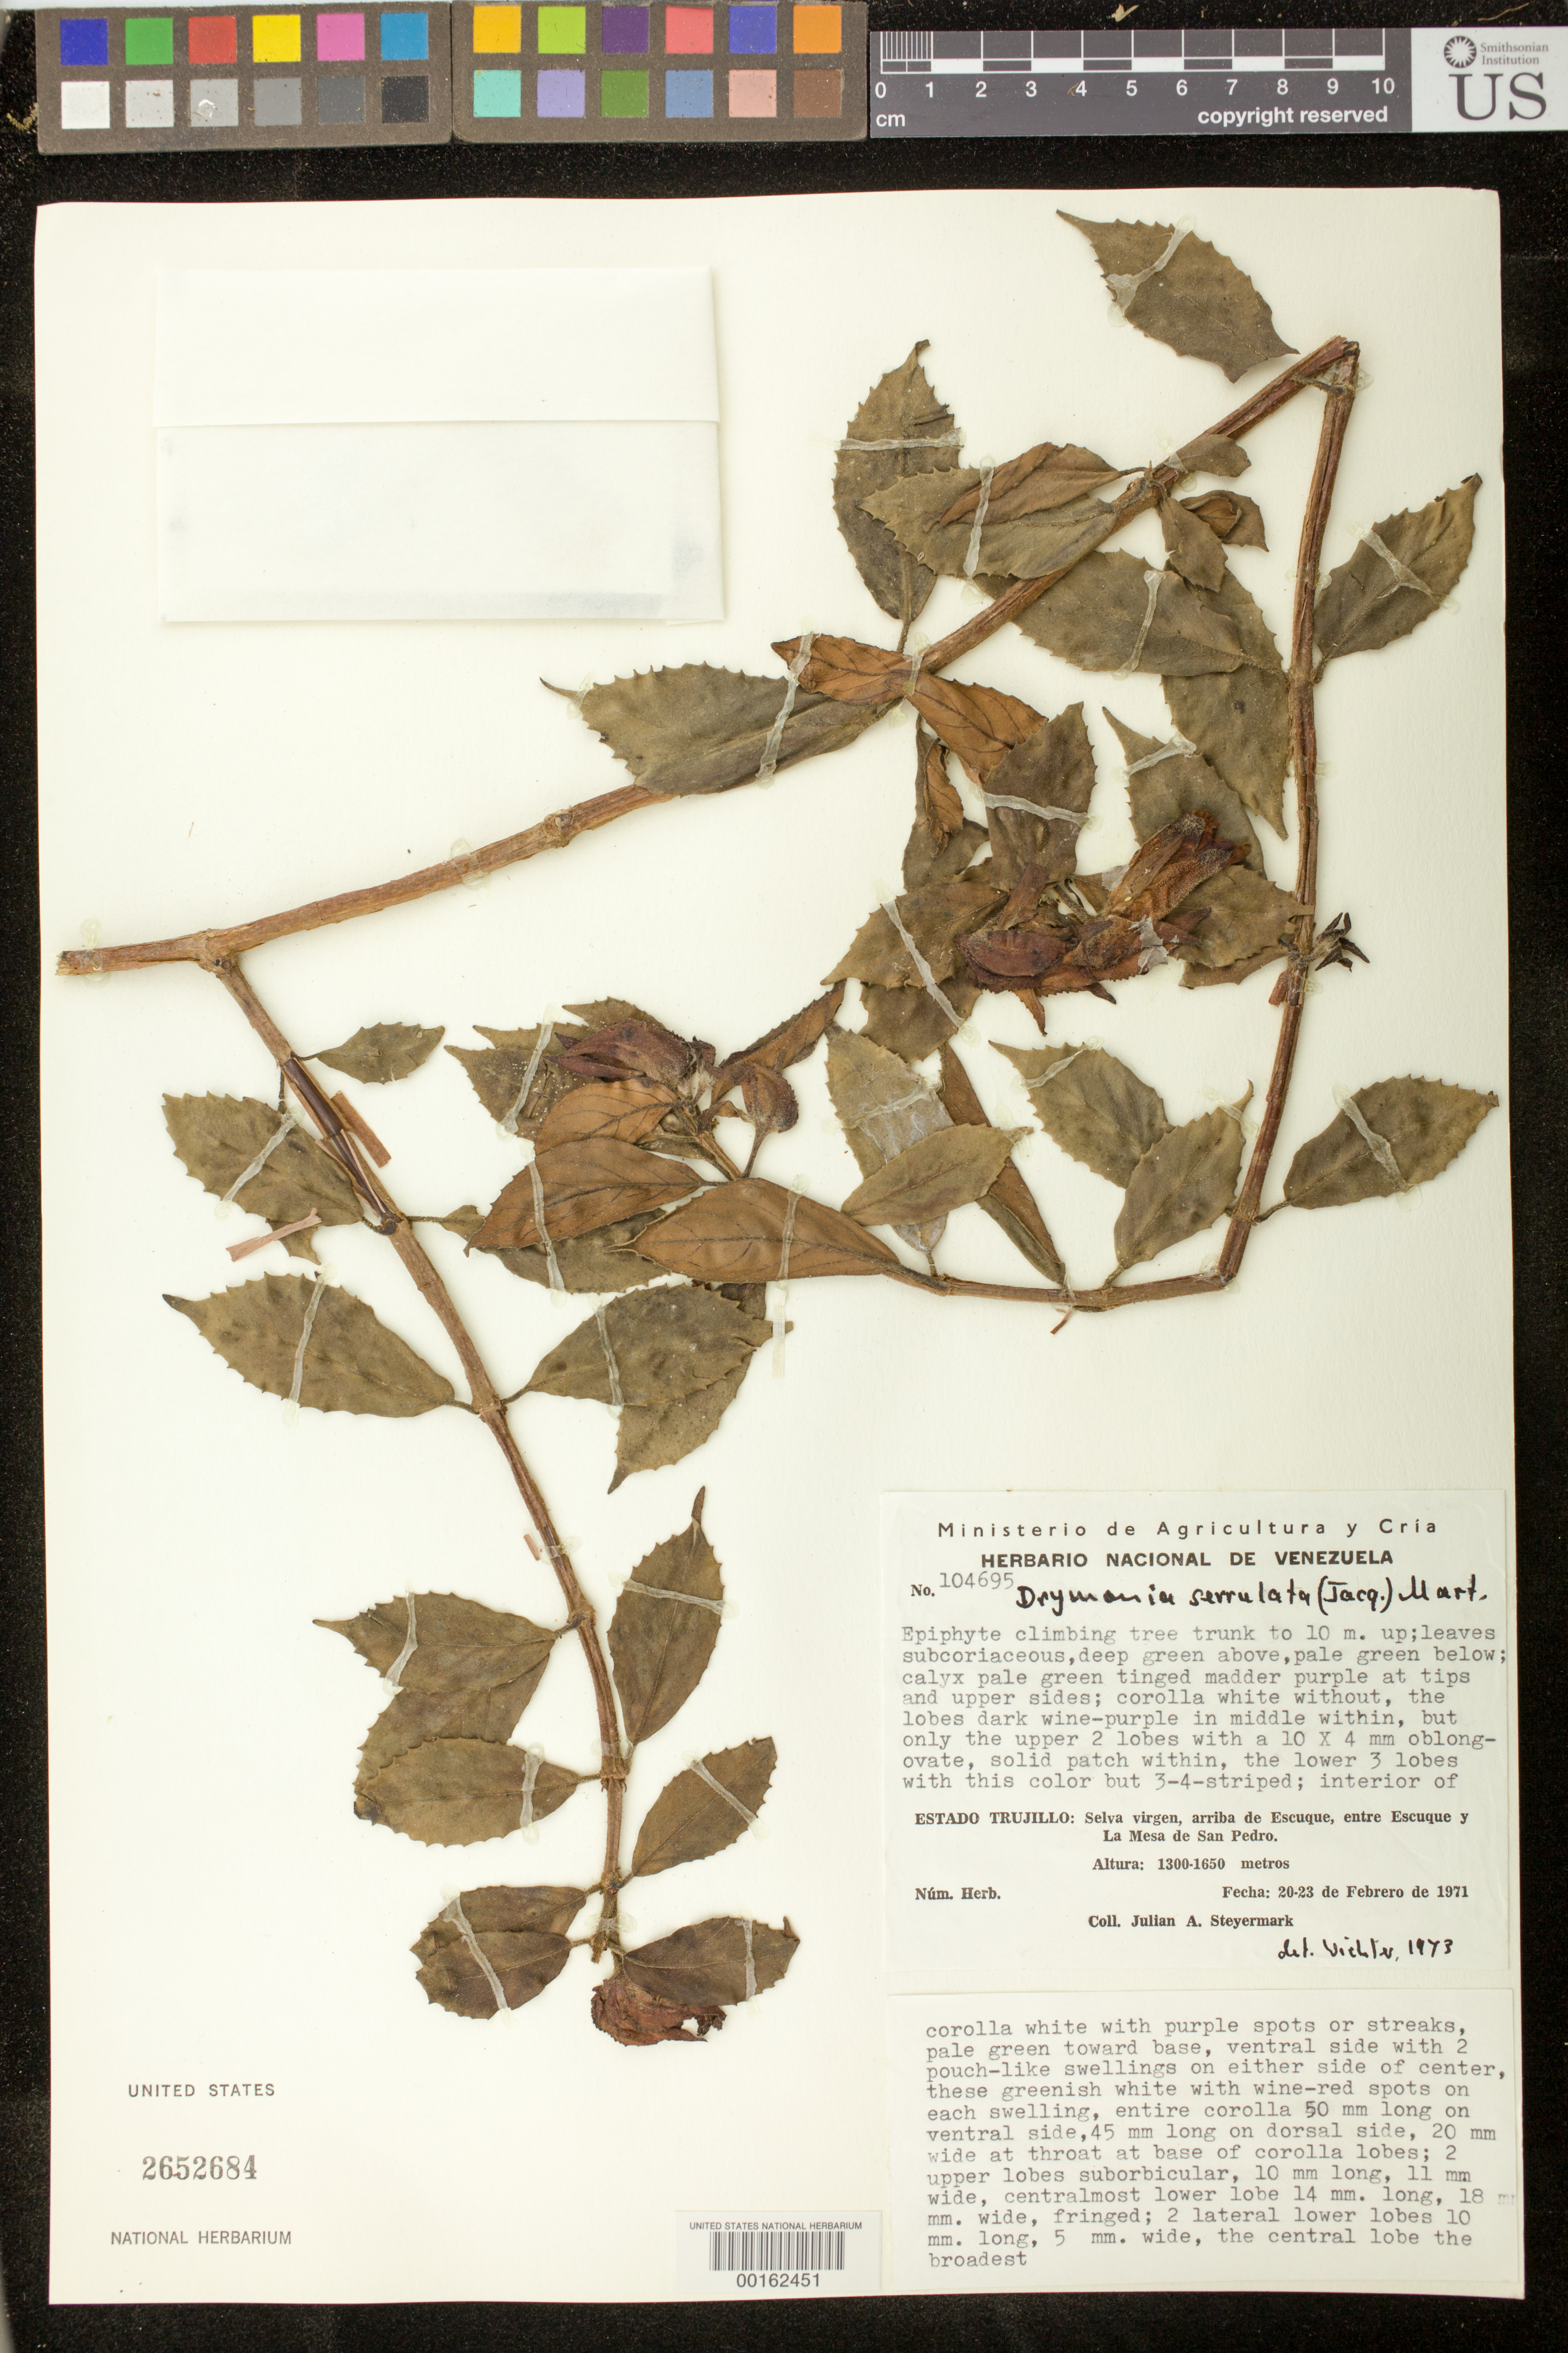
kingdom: Plantae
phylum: Tracheophyta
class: Magnoliopsida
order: Lamiales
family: Gesneriaceae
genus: Drymonia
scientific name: Drymonia serrulata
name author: (Jacq.) Mart.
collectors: J. Steyermark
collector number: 104695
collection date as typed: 20-23 Feb 1971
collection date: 1971-02-20/1971-02-23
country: Venezuela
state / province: Trujillo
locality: Above Escuque, between Escuque and La Mesa de San Pedro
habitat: Virgin forest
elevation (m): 1300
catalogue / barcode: US 2652684